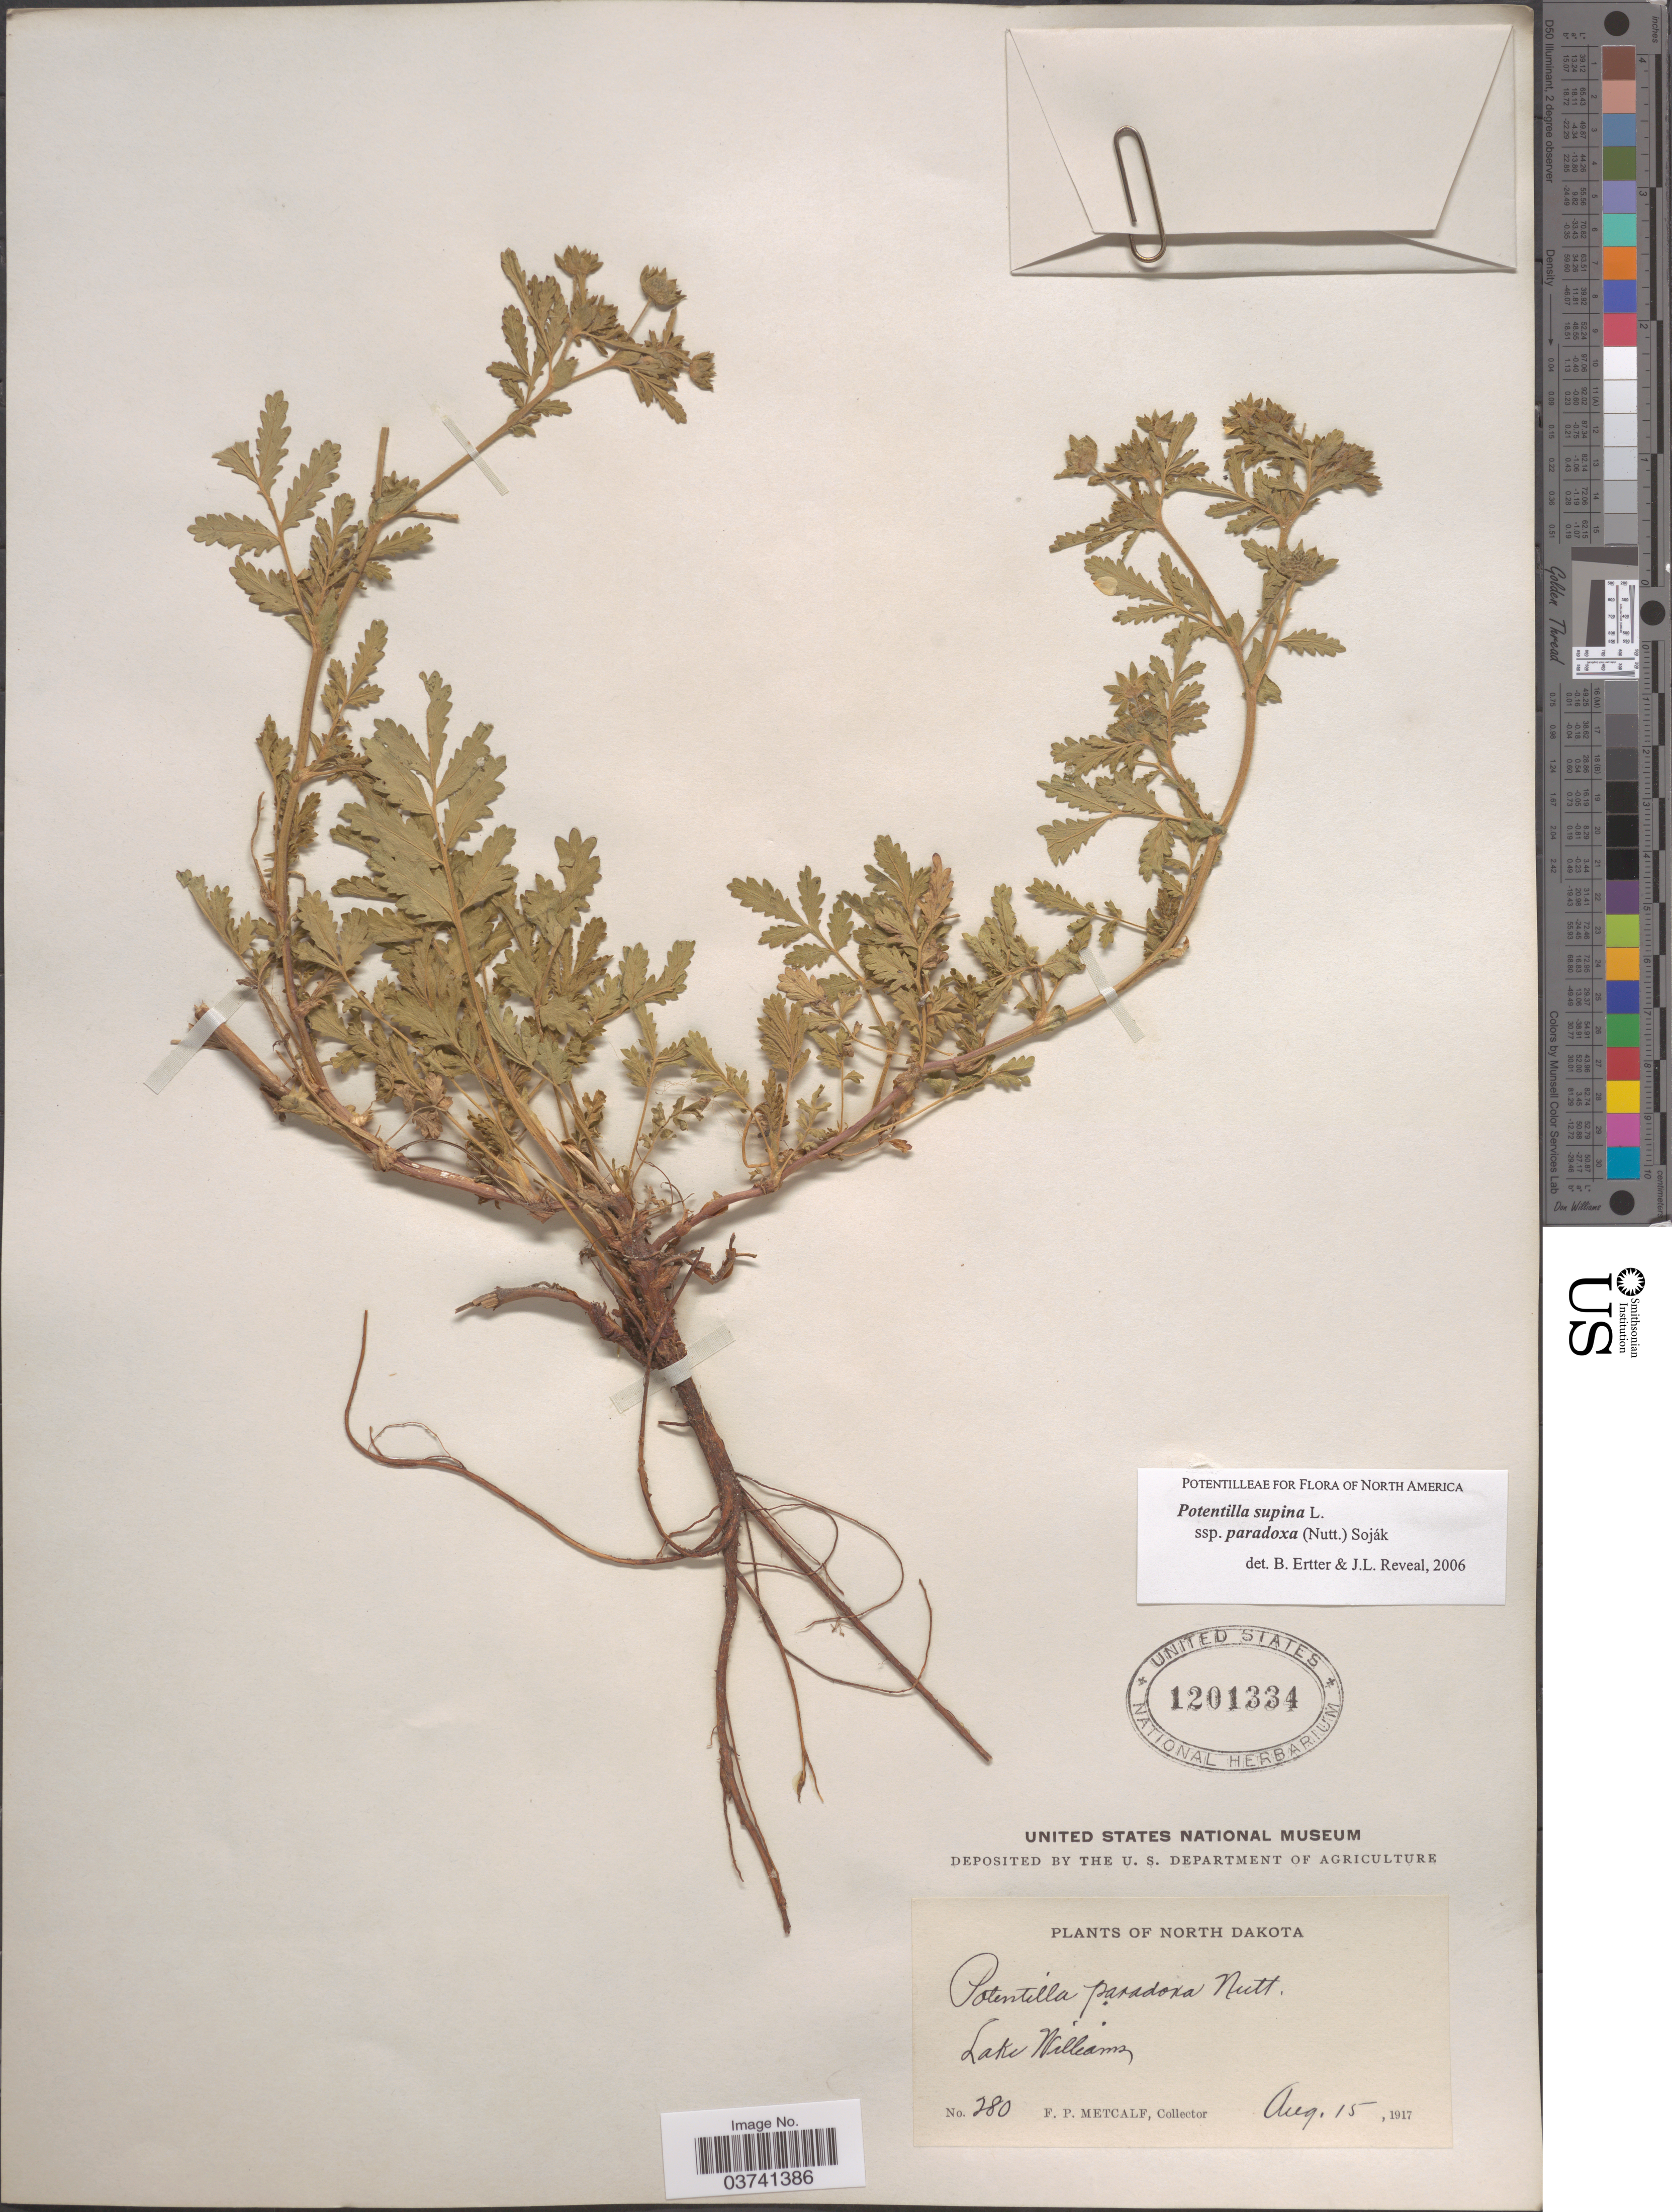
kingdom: Plantae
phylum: Tracheophyta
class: Magnoliopsida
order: Rosales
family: Rosaceae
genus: Potentilla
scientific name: Potentilla supina subsp. paradoxa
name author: (Nutt.) Soják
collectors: F. Metcalf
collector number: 280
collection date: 1917-08-15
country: United States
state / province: North Dakota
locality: Lake Williams.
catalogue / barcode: US 1201334